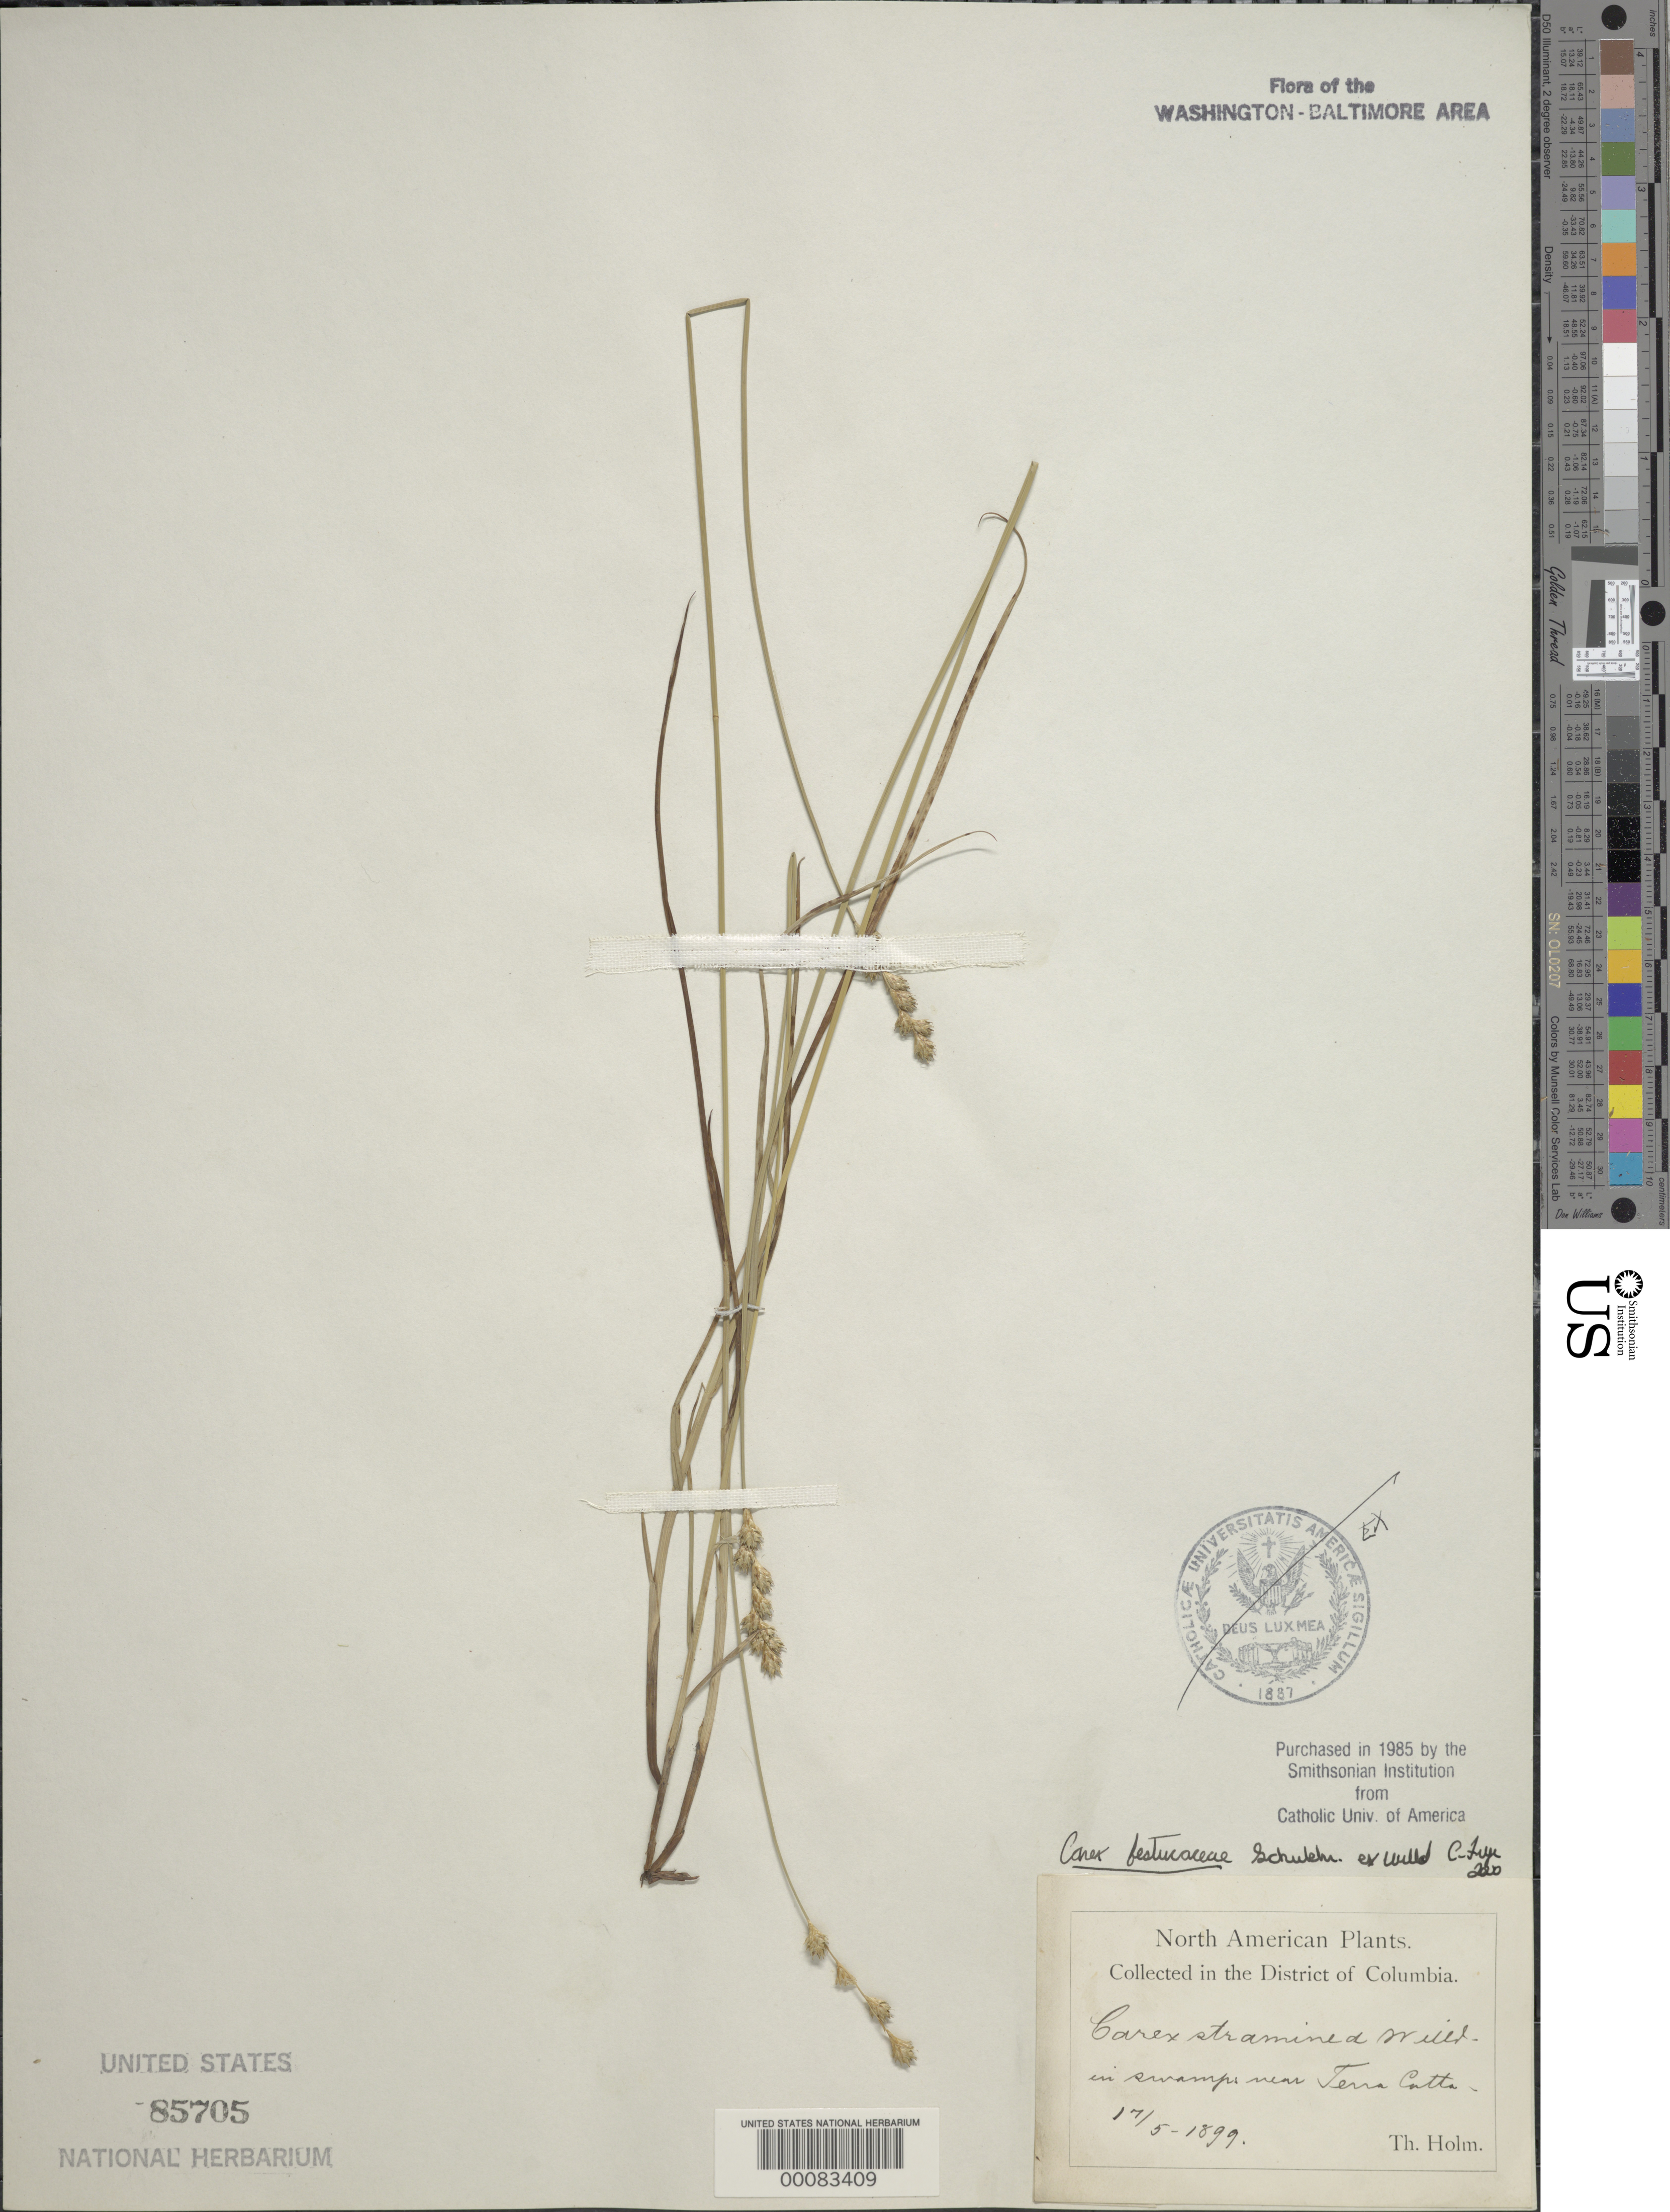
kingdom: Plantae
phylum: Tracheophyta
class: Liliopsida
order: Poales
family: Cyperaceae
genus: Carex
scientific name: Carex festucacea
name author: Willd.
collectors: T. Holm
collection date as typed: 17 May 1899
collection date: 1899-05-17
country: United States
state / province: District of Columbia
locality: Near Terra Cotta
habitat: Swamp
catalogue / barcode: US 85705